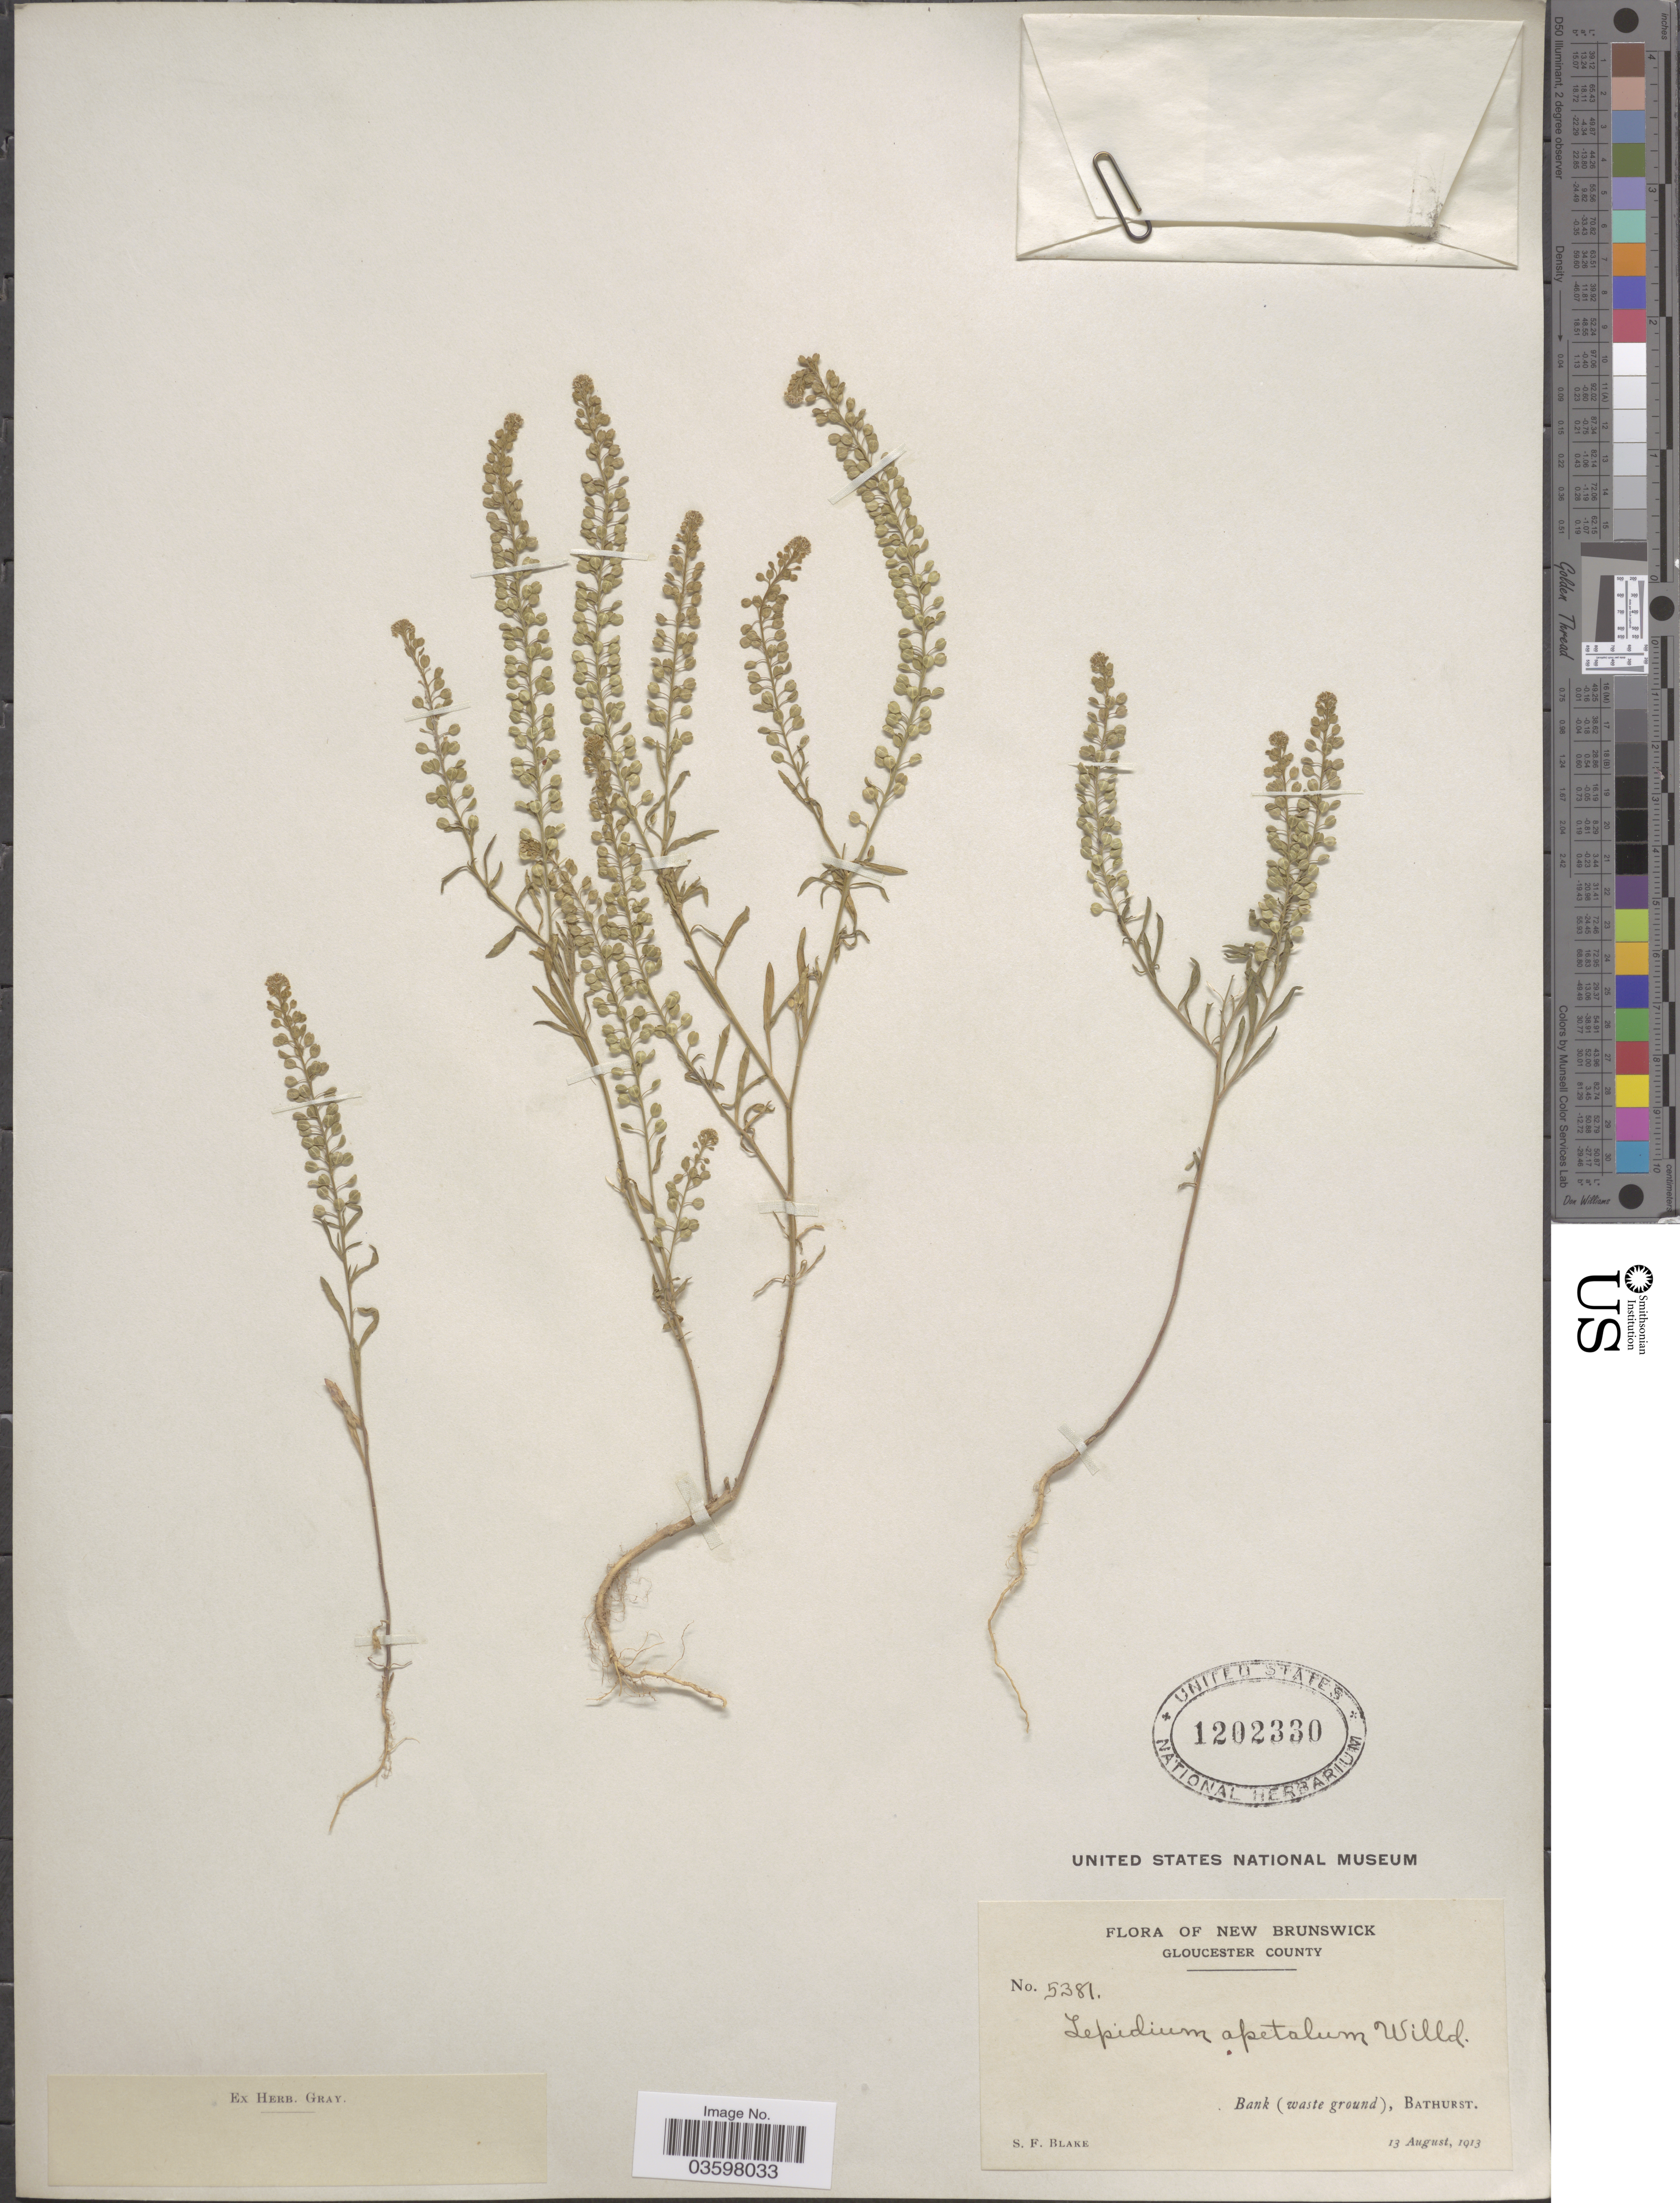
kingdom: Plantae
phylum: Tracheophyta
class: Magnoliopsida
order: Brassicales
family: Brassicaceae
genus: Lepidium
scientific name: Lepidium densiflorum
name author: Schrad.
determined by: Al-Shehbaz, I. A., (MO), Missouri Botanical Garden (UNITED STATES)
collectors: S. Blake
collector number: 5381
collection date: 1913-08-13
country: Canada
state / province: New Brunswick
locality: Gloucester County. Bank (waste ground), Bathurst.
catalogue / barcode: US 1202330